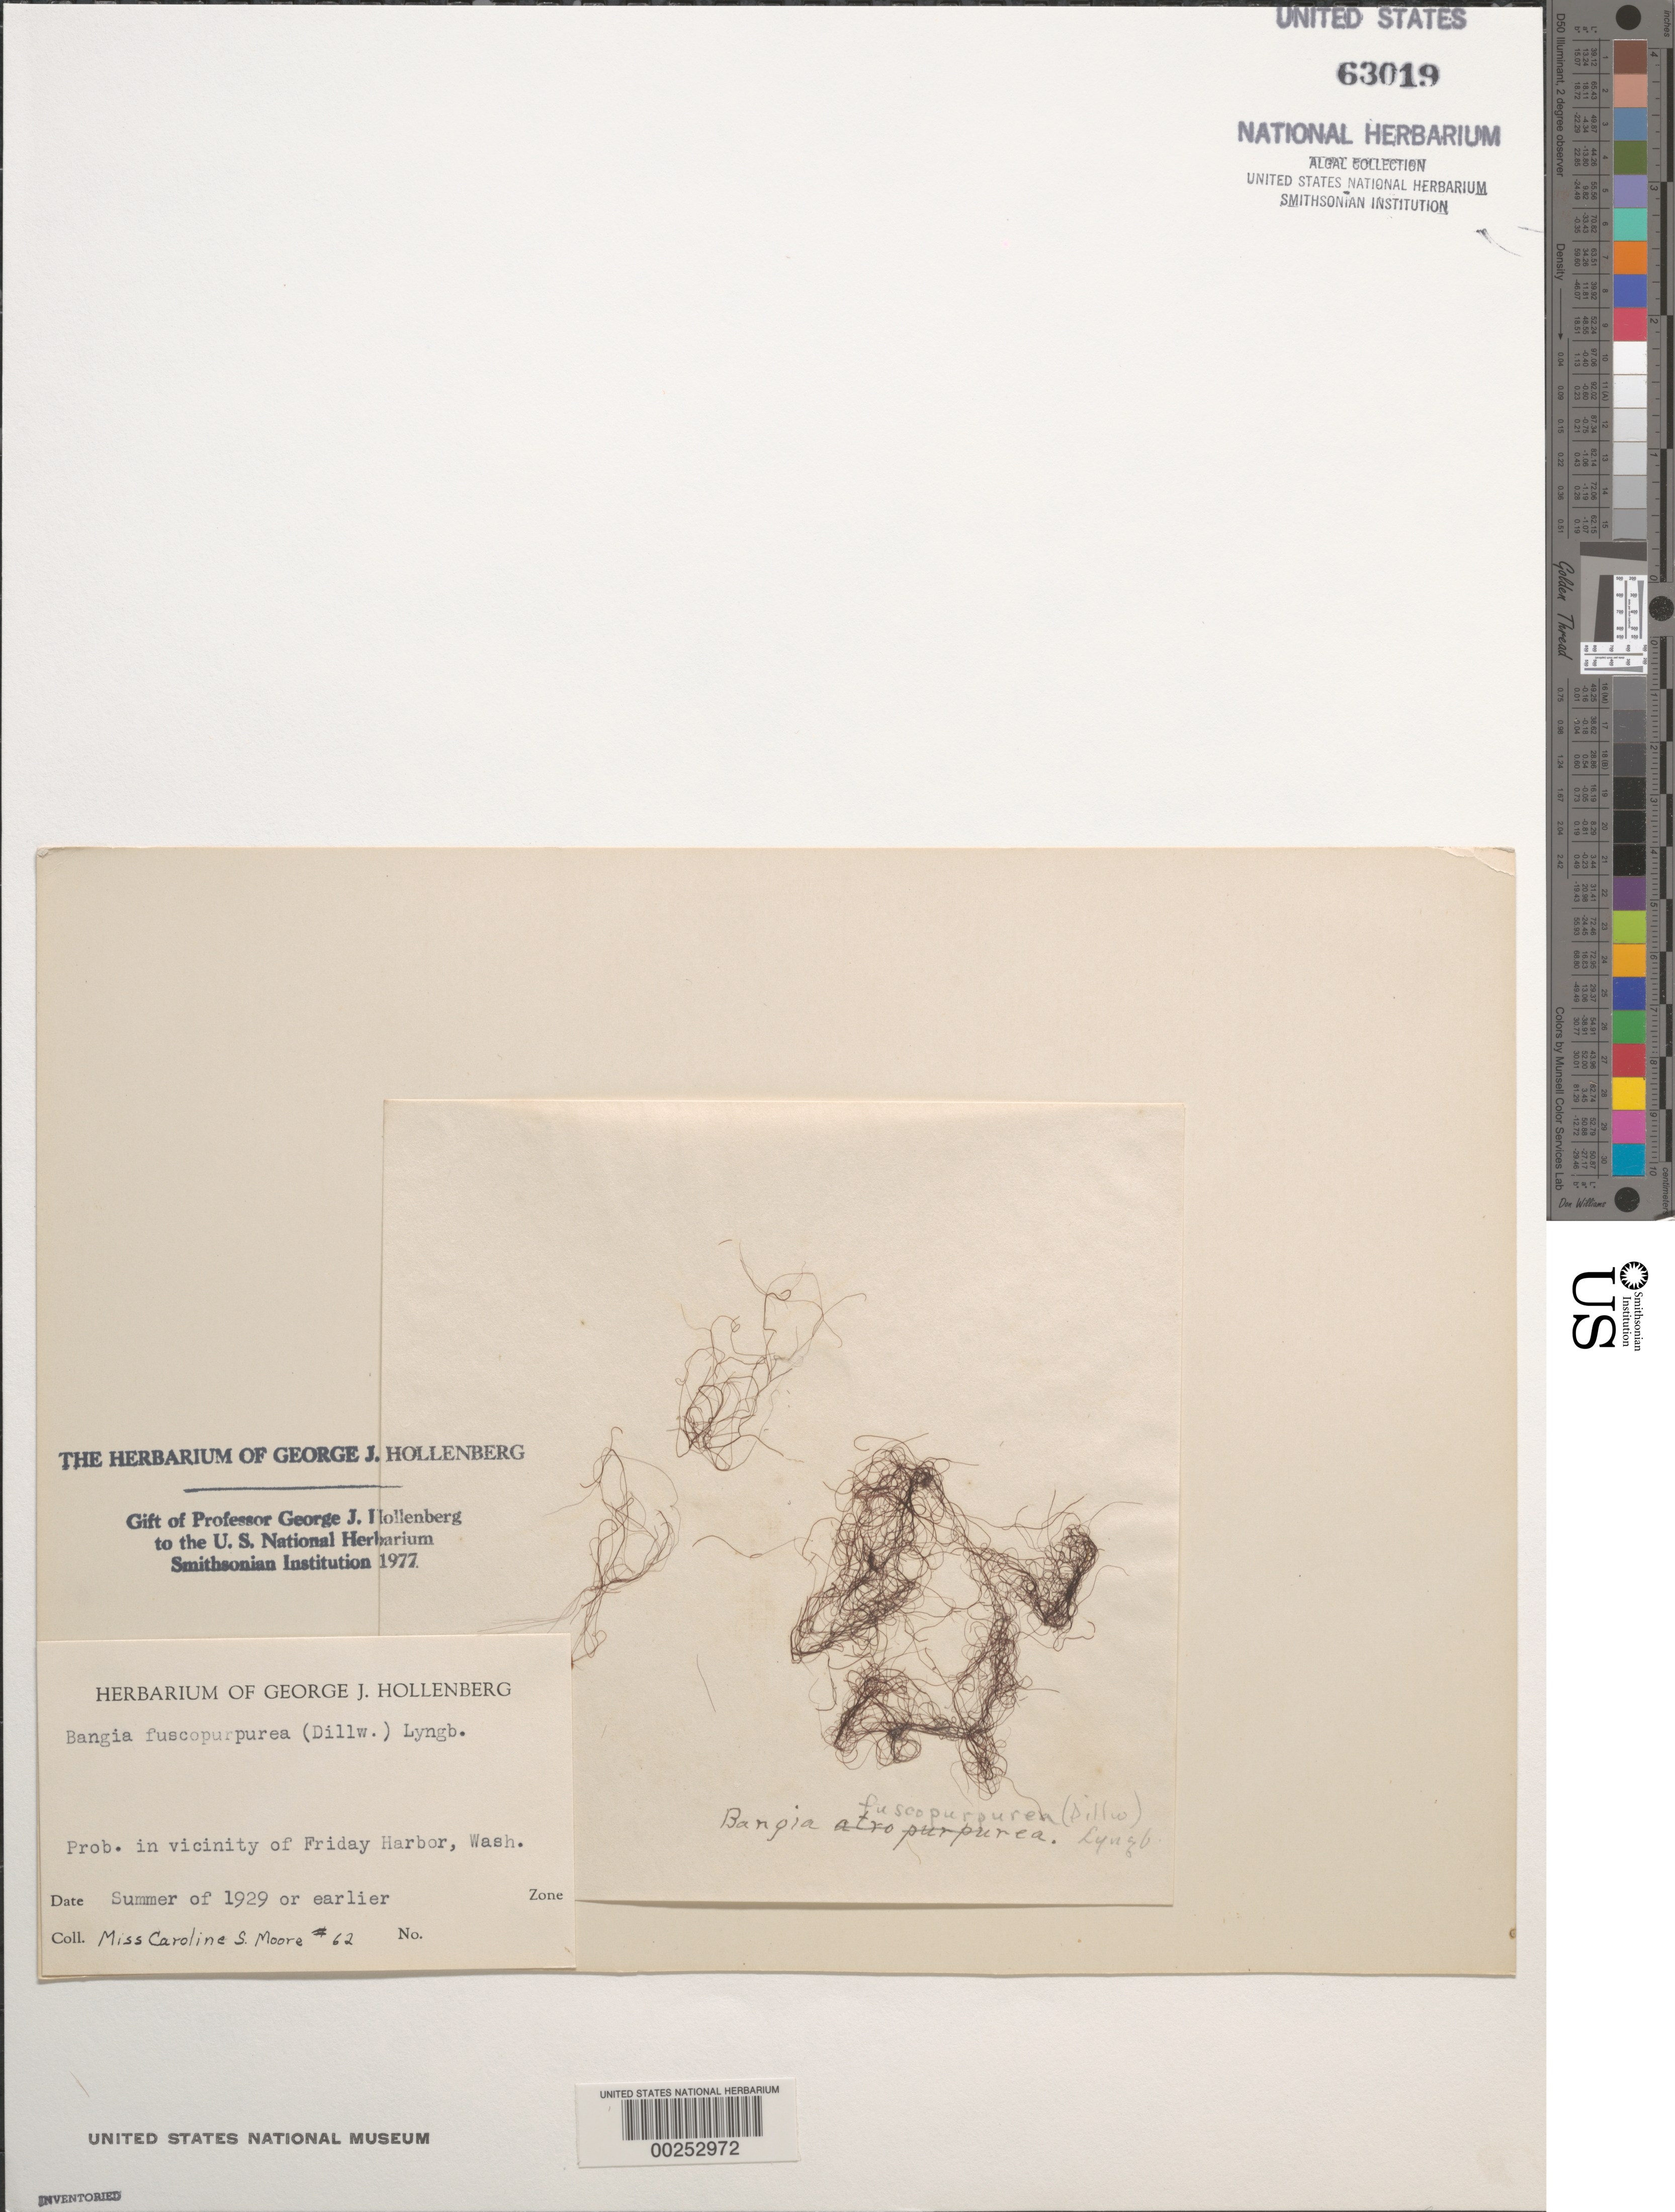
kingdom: Plantae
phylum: Rhodophyta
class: Bangiophyceae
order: Bangiales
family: Bangiaceae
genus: Bangia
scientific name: Bangia fuscopurpurea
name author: (Dillwyn) Lyngb.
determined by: Hollenberg, George J.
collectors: C. Moore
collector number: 62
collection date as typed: Sum 1929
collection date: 1929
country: United States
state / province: Washington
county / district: San Juan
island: San Juan Island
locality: Probably Friday Harbor area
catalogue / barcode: US 63019